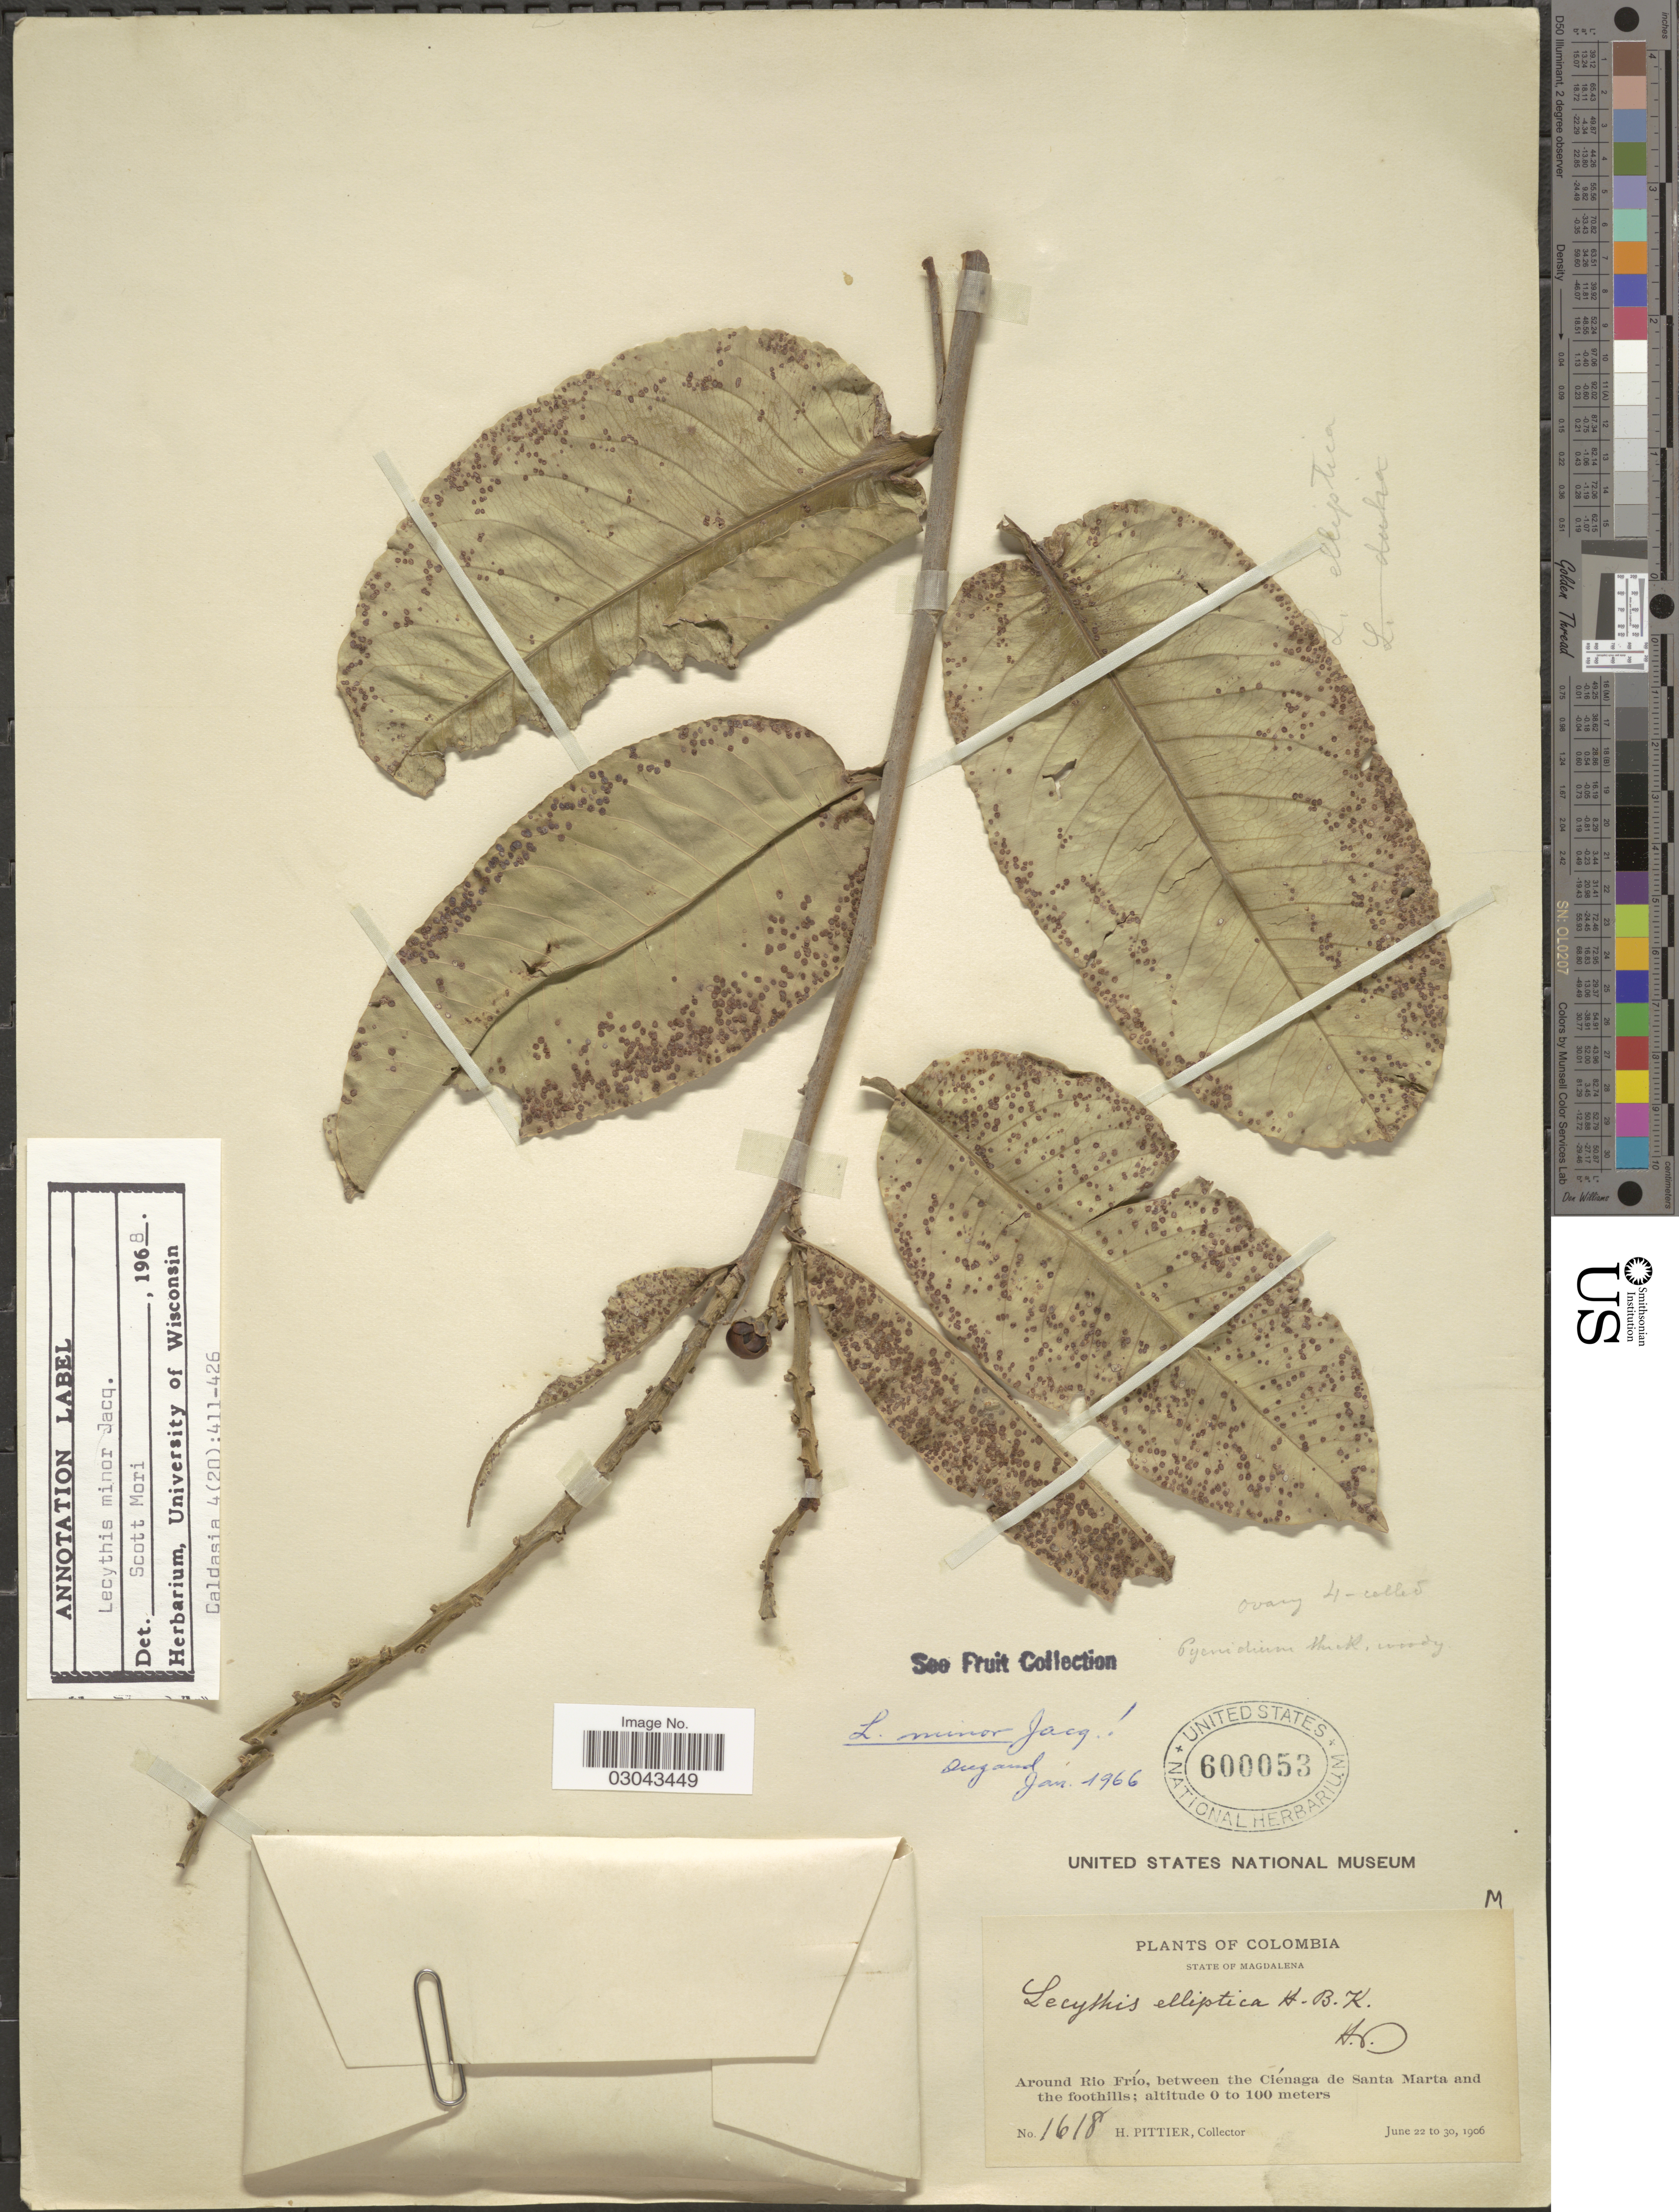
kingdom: Plantae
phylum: Tracheophyta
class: Magnoliopsida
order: Ericales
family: Lecythidaceae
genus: Lecythis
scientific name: Lecythis minor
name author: Jacq.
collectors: H. F. Pittier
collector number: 1618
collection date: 1906-06-22/1906-06-30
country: Colombia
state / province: Magdalena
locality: Around Rio Frío, between the Ciénaga de Santa Marta and the foothills.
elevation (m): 0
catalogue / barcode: US 600053